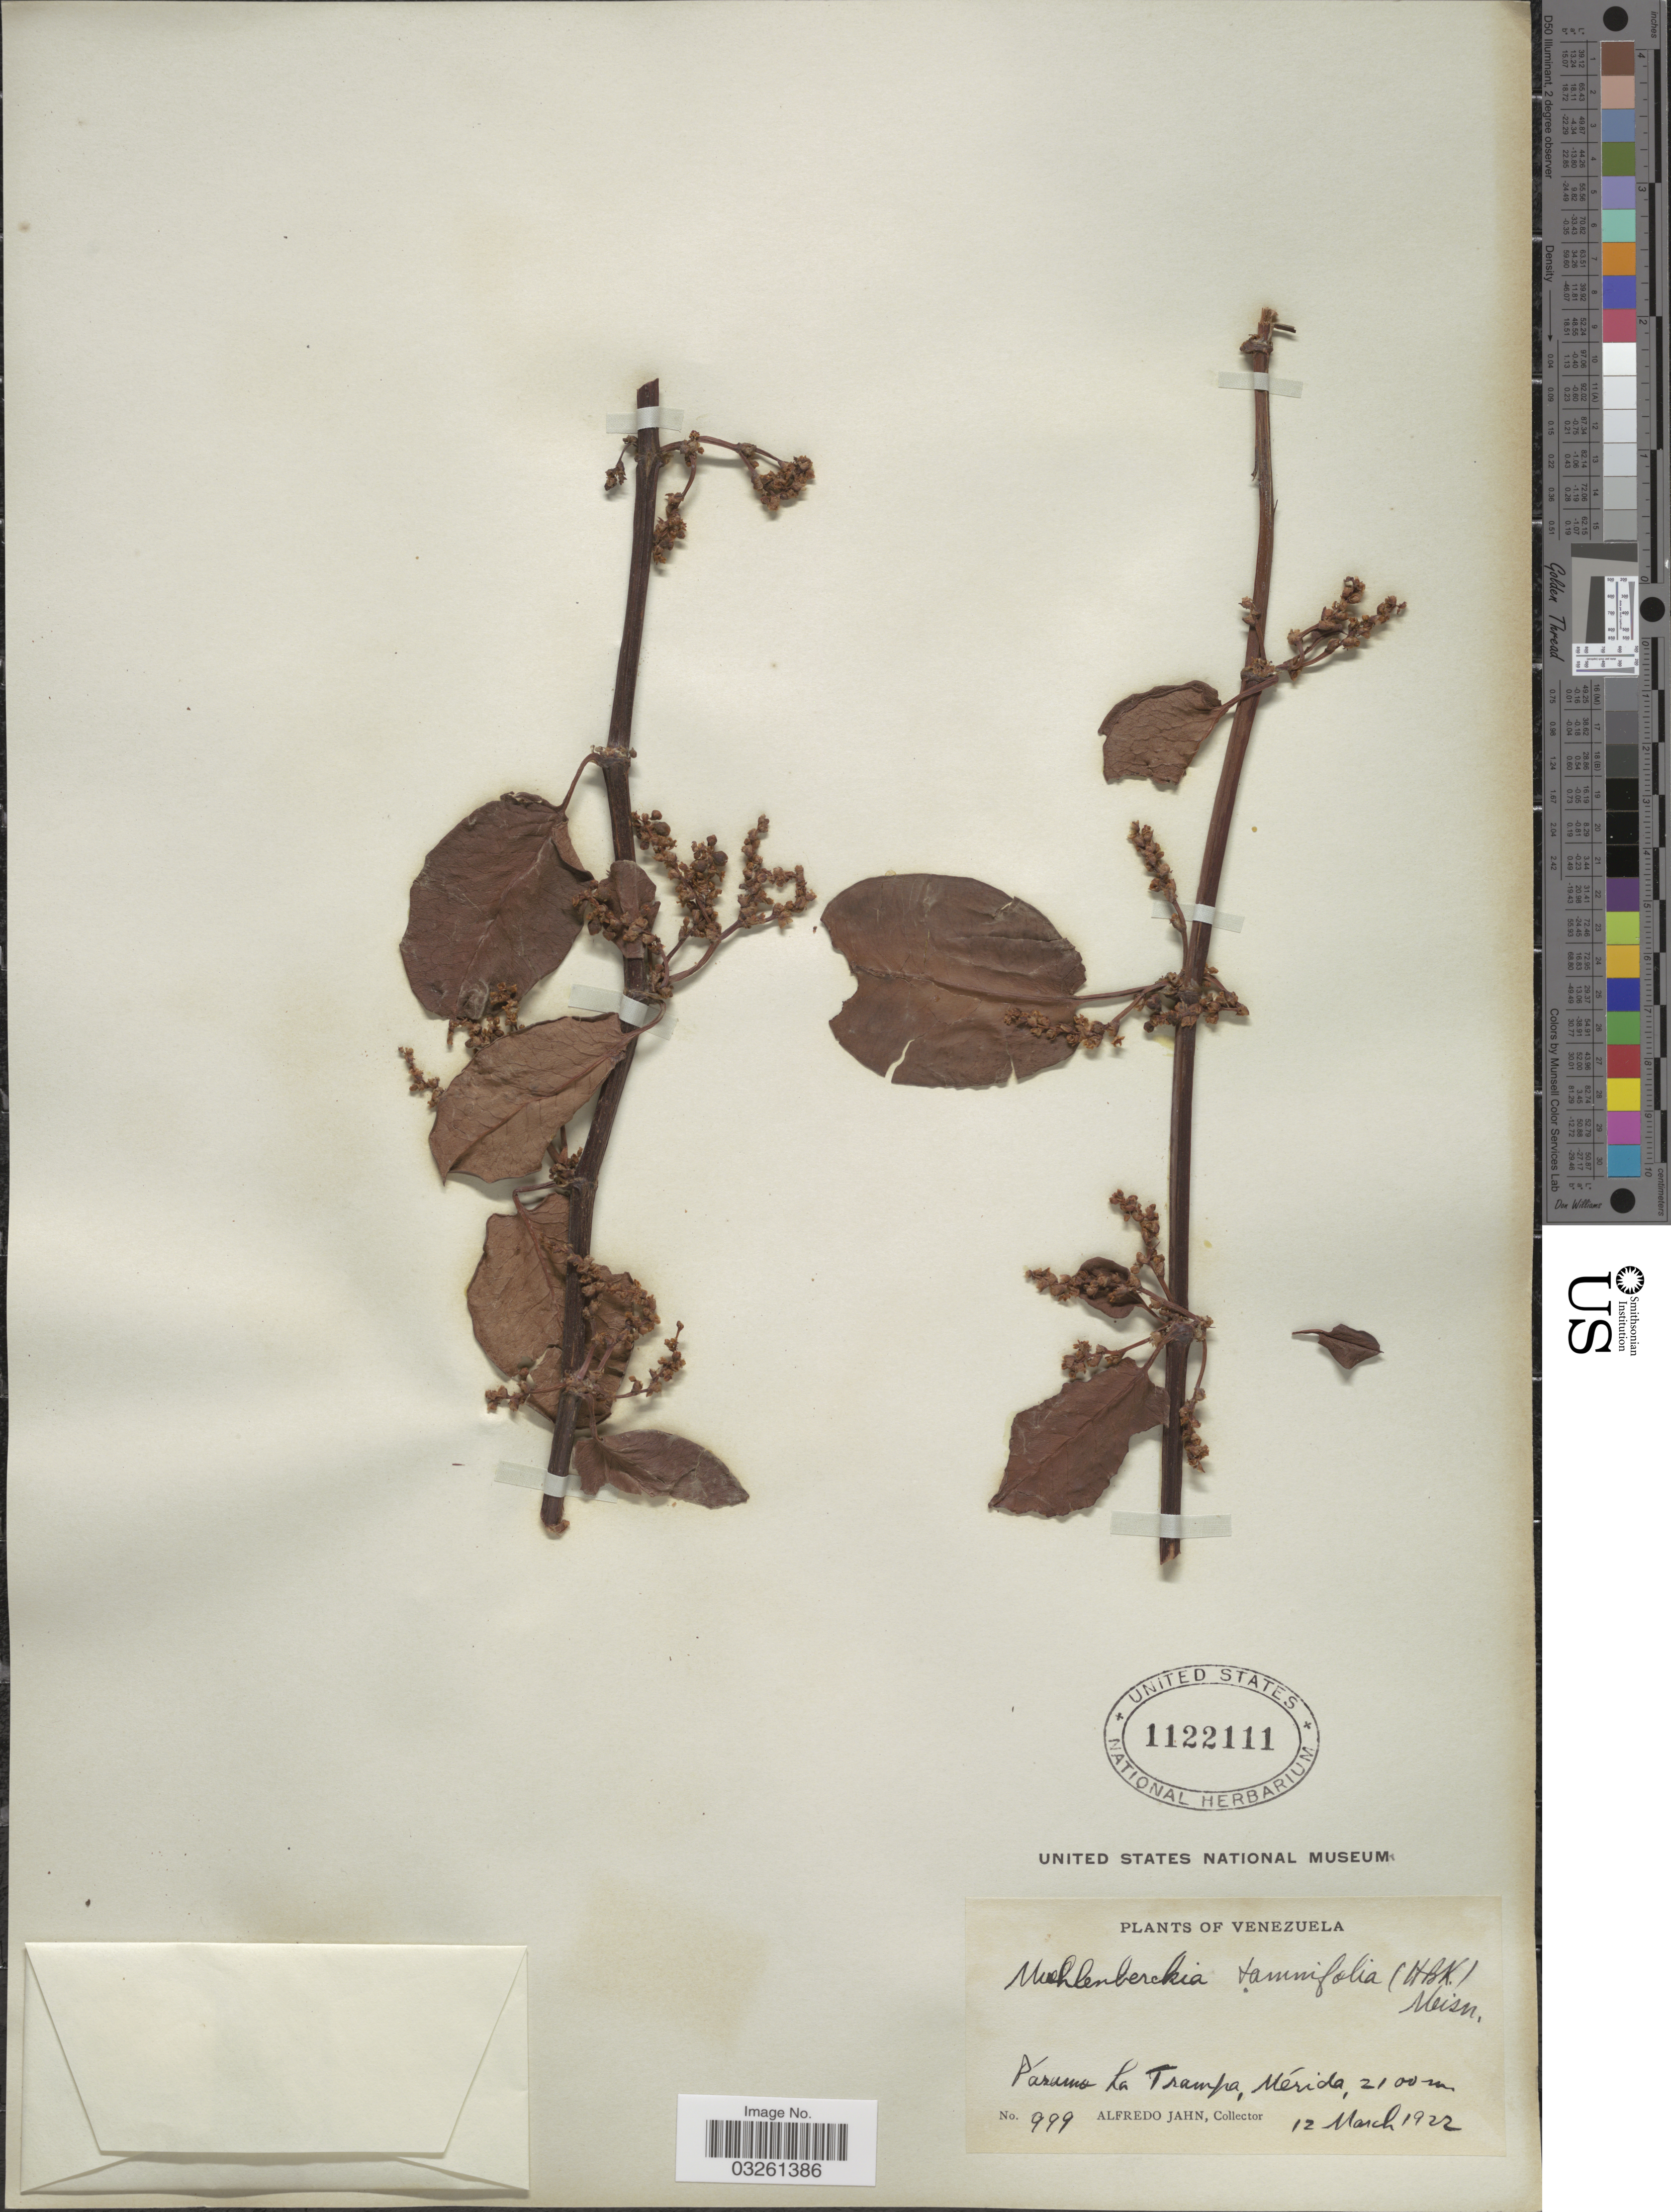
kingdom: Plantae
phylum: Tracheophyta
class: Magnoliopsida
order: Caryophyllales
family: Polygonaceae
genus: Muehlenbeckia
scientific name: Muehlenbeckia tamnifolia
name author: (Kunth) Meisn.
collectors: A. Jahn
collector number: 999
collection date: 1922-03-12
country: Venezuela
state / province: Mérida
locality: Páramo La Trampa.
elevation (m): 2100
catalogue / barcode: US 1122111